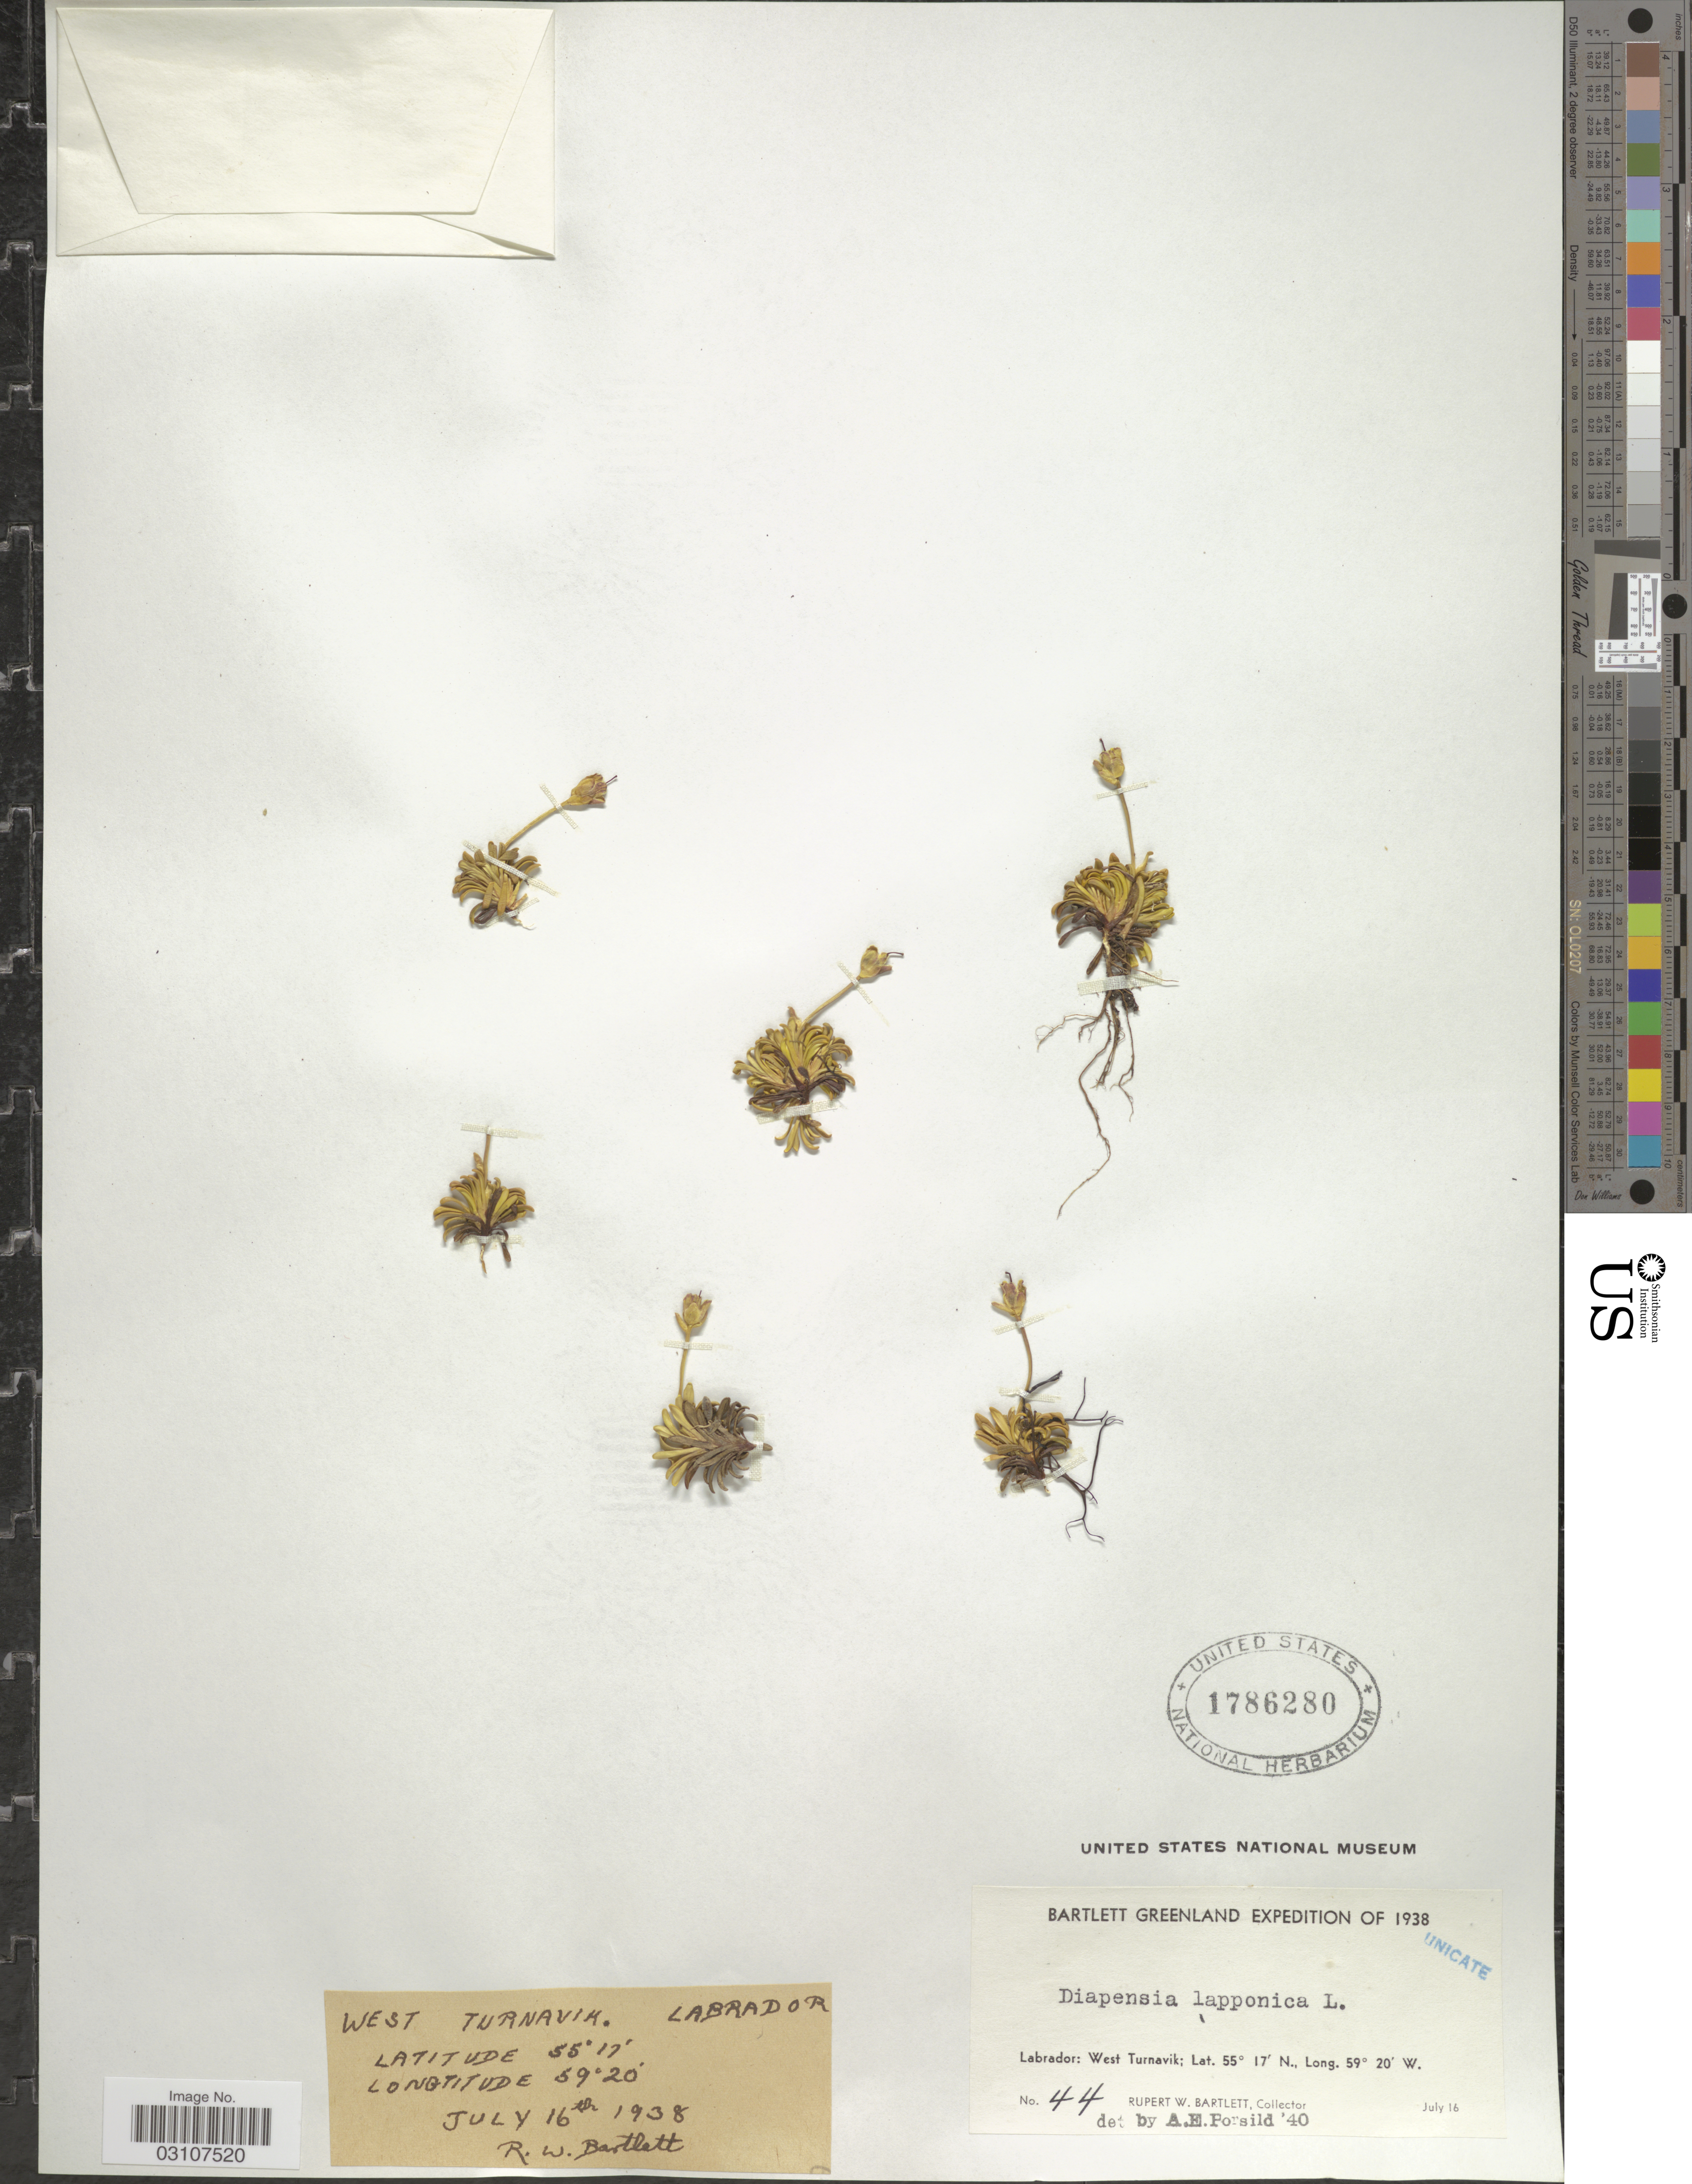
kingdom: Plantae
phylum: Tracheophyta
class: Magnoliopsida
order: Ericales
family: Diapensiaceae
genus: Diapensia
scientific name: Diapensia lapponica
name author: L.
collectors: R. W. Bartlett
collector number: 44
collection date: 1938-07-16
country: Canada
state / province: Newfoundland and Labrador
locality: West Turnavik, Labrador.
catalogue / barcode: US 1786280